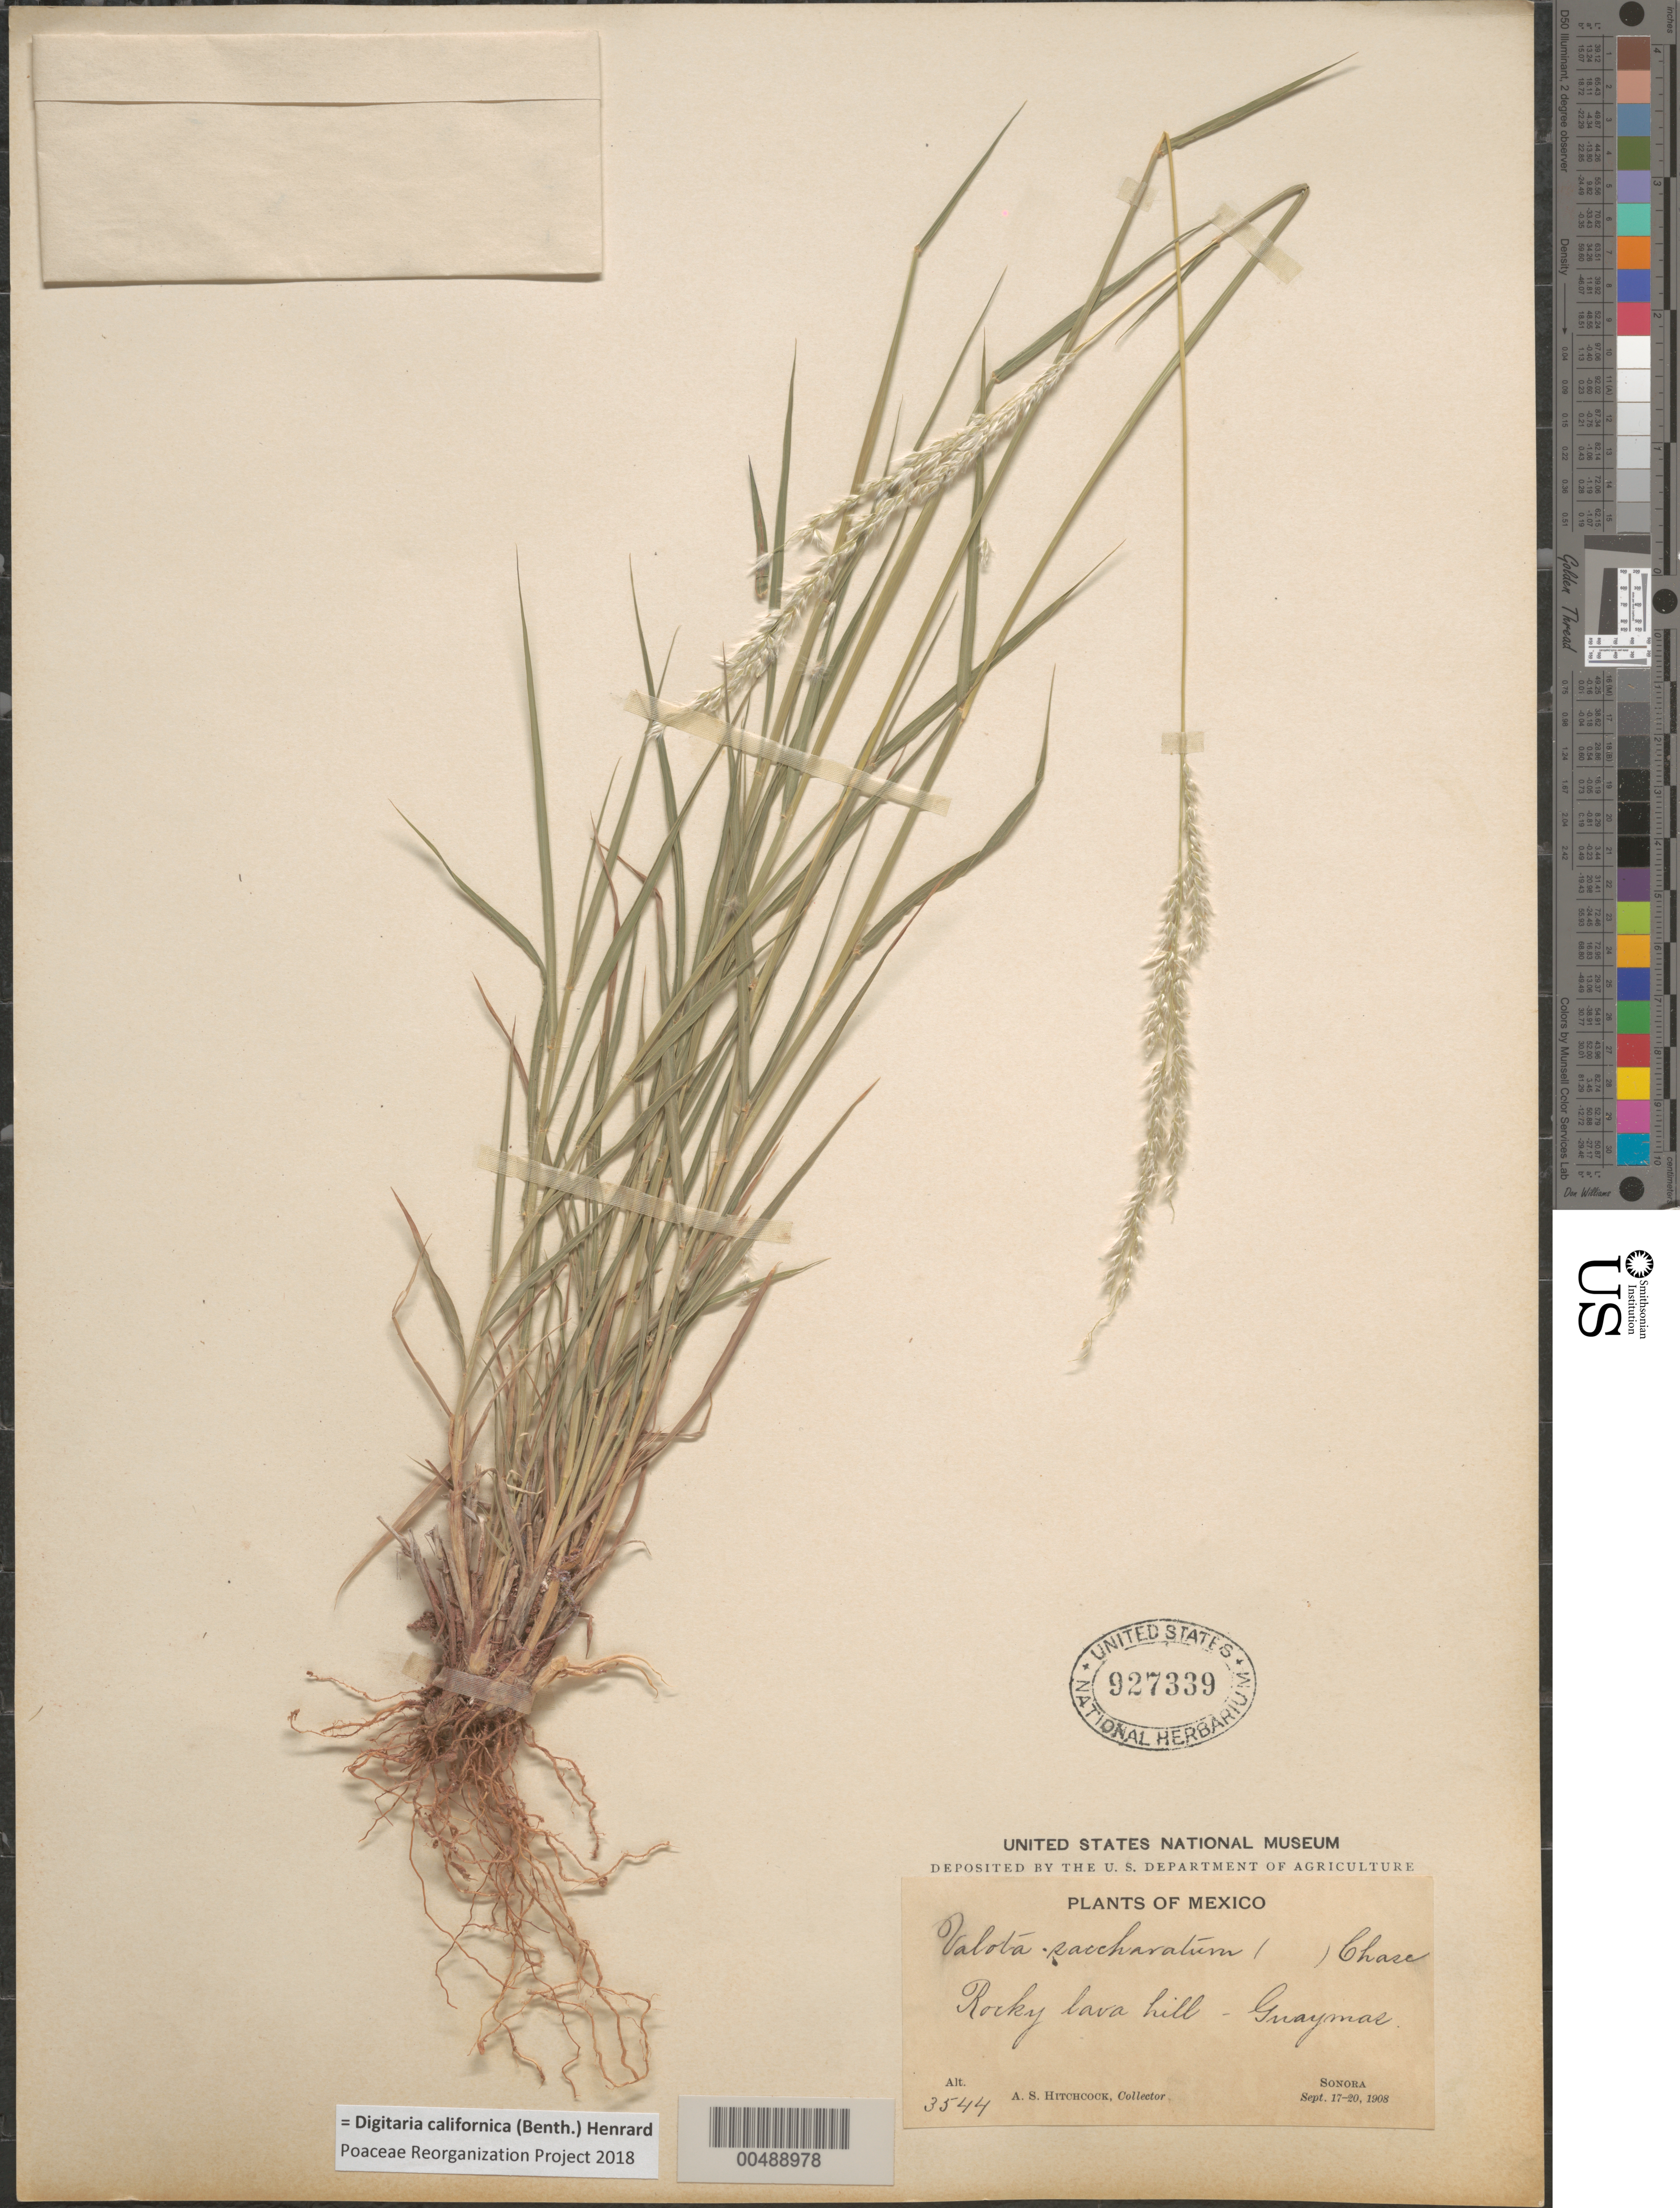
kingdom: Plantae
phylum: Tracheophyta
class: Liliopsida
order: Poales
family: Poaceae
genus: Digitaria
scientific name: Digitaria californica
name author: (Benth.) Henr.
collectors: A. S. Hitchcock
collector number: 3544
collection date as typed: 17 Sep 1908 to 20 Sep 1908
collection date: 1908-09-17/1908-09-20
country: Mexico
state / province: Sonora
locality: Guaymas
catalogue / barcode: US 927339